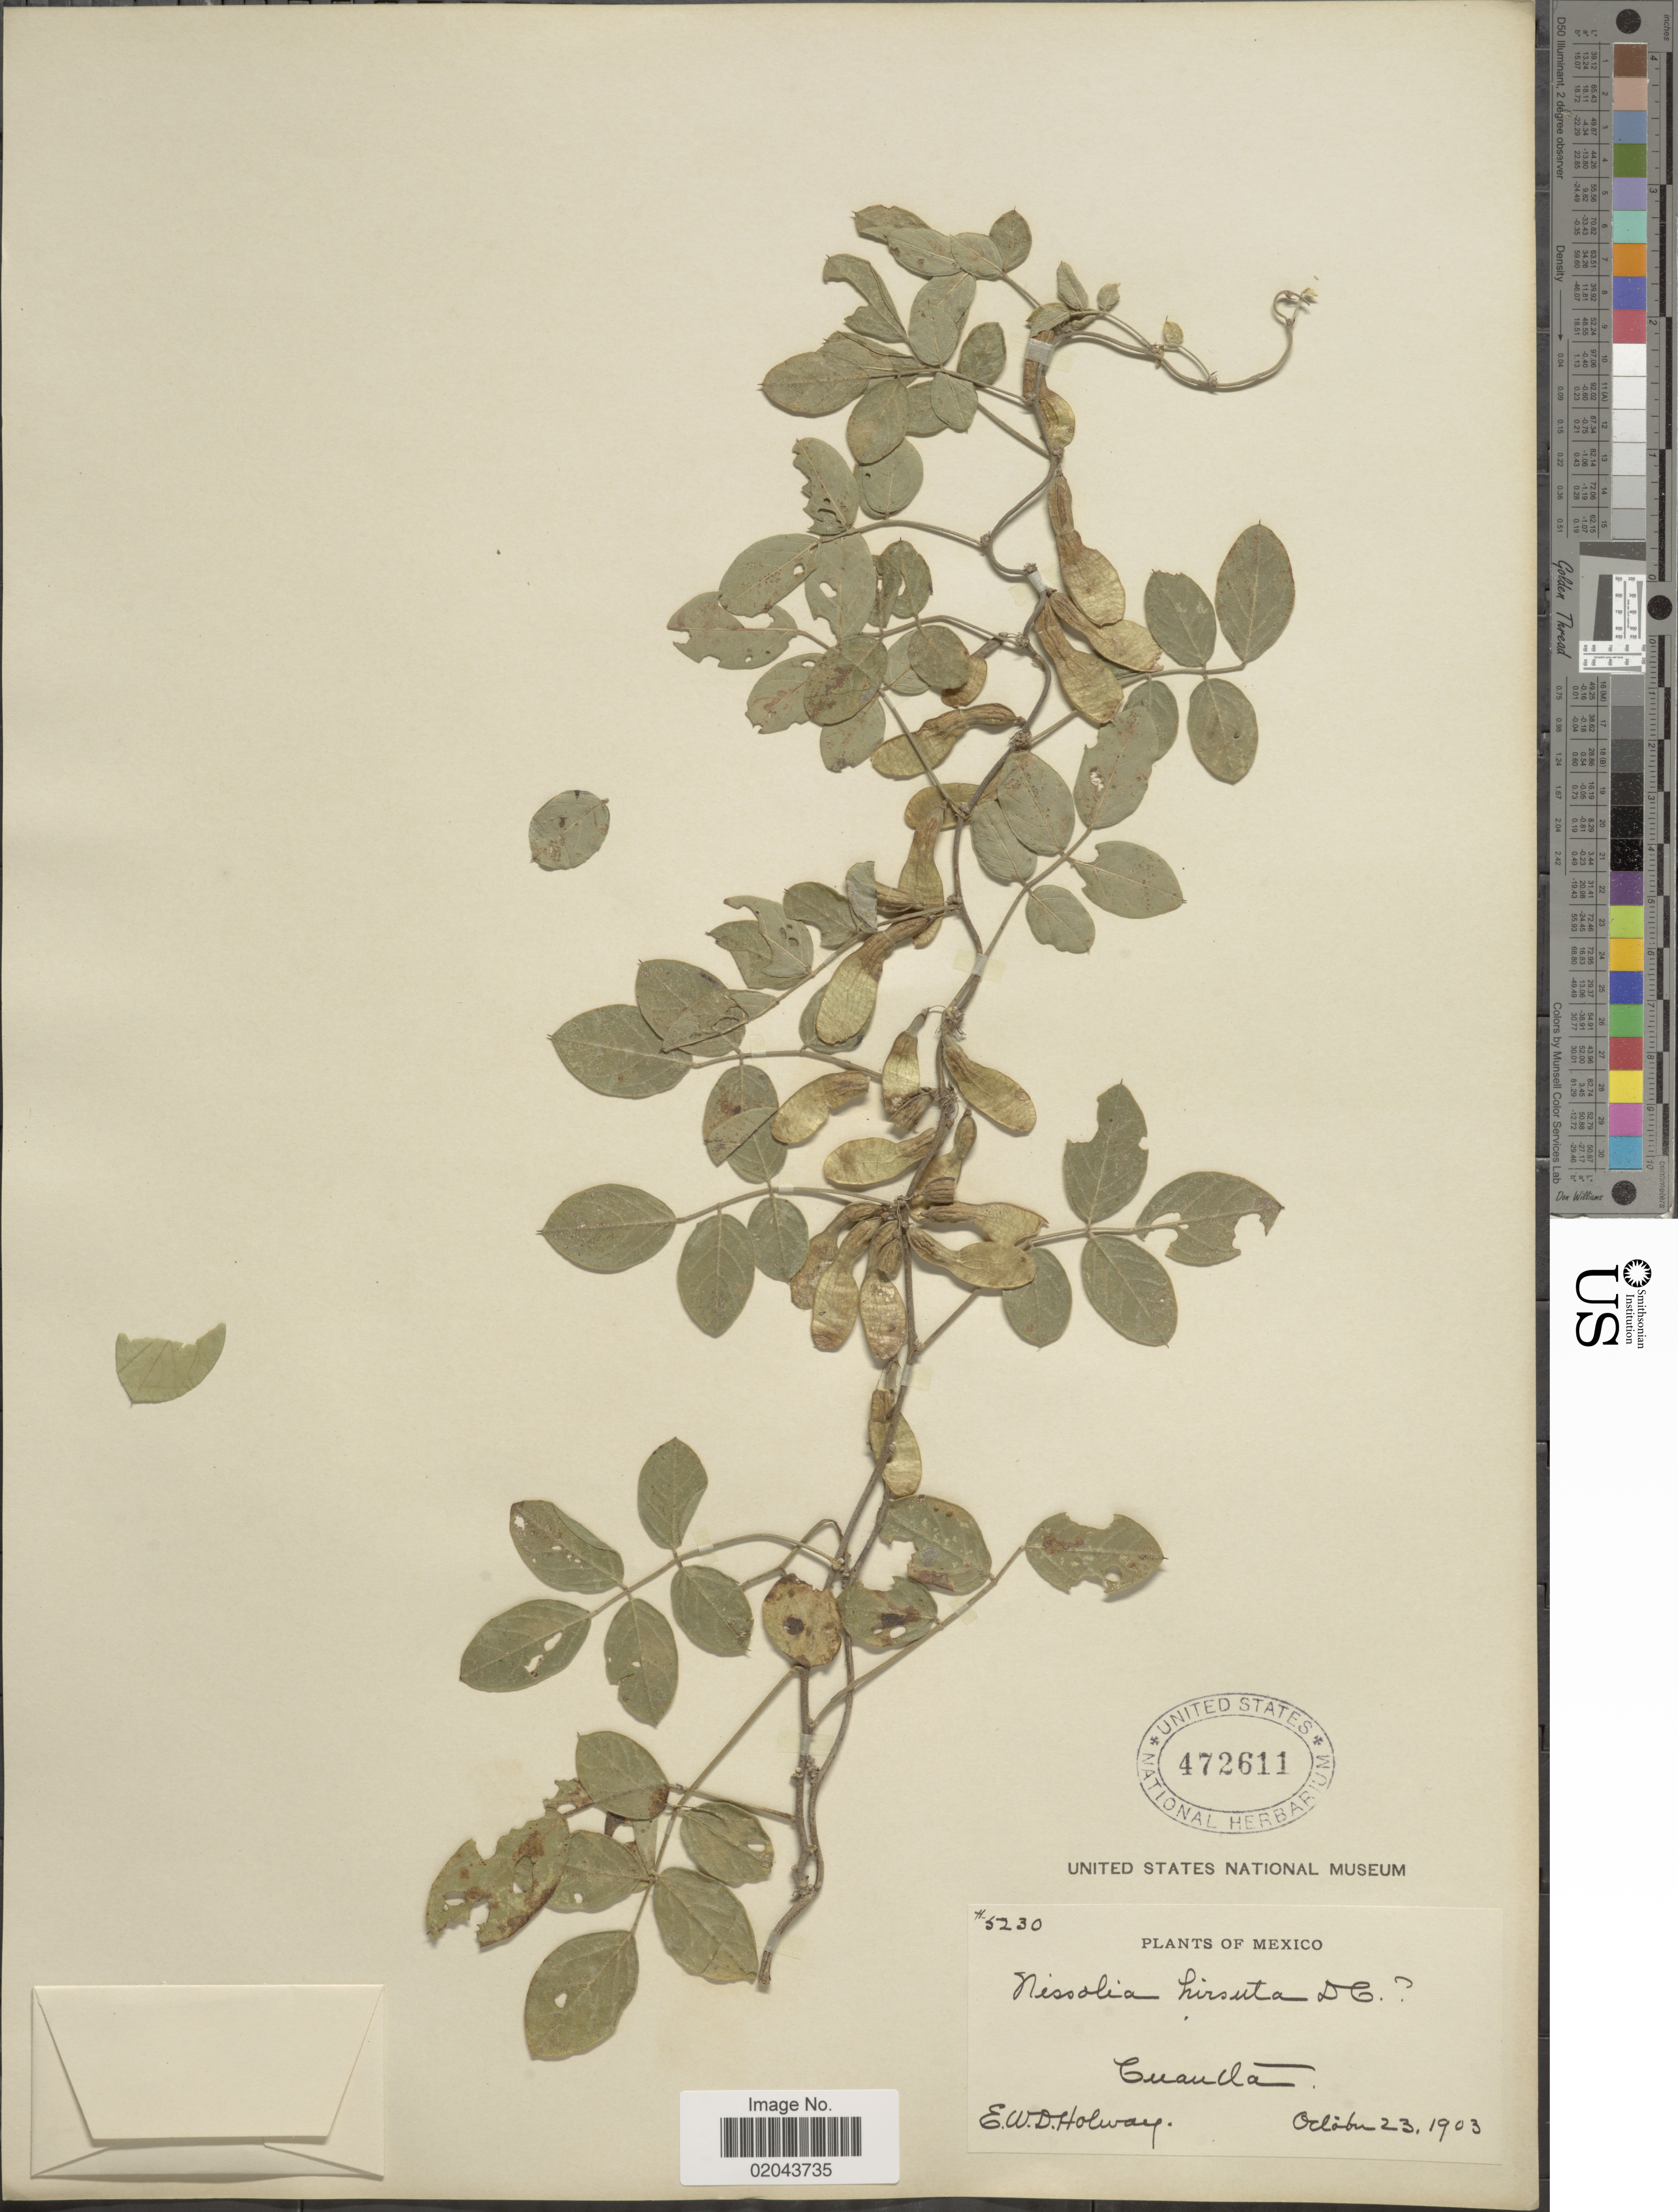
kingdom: Plantae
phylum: Tracheophyta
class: Magnoliopsida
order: Fabales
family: Fabaceae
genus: Nissolia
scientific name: Nissolia microptera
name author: Poir.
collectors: E. W. D. Holway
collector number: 5230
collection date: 1903-01-31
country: Mexico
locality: Cuantla.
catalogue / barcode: US 472611